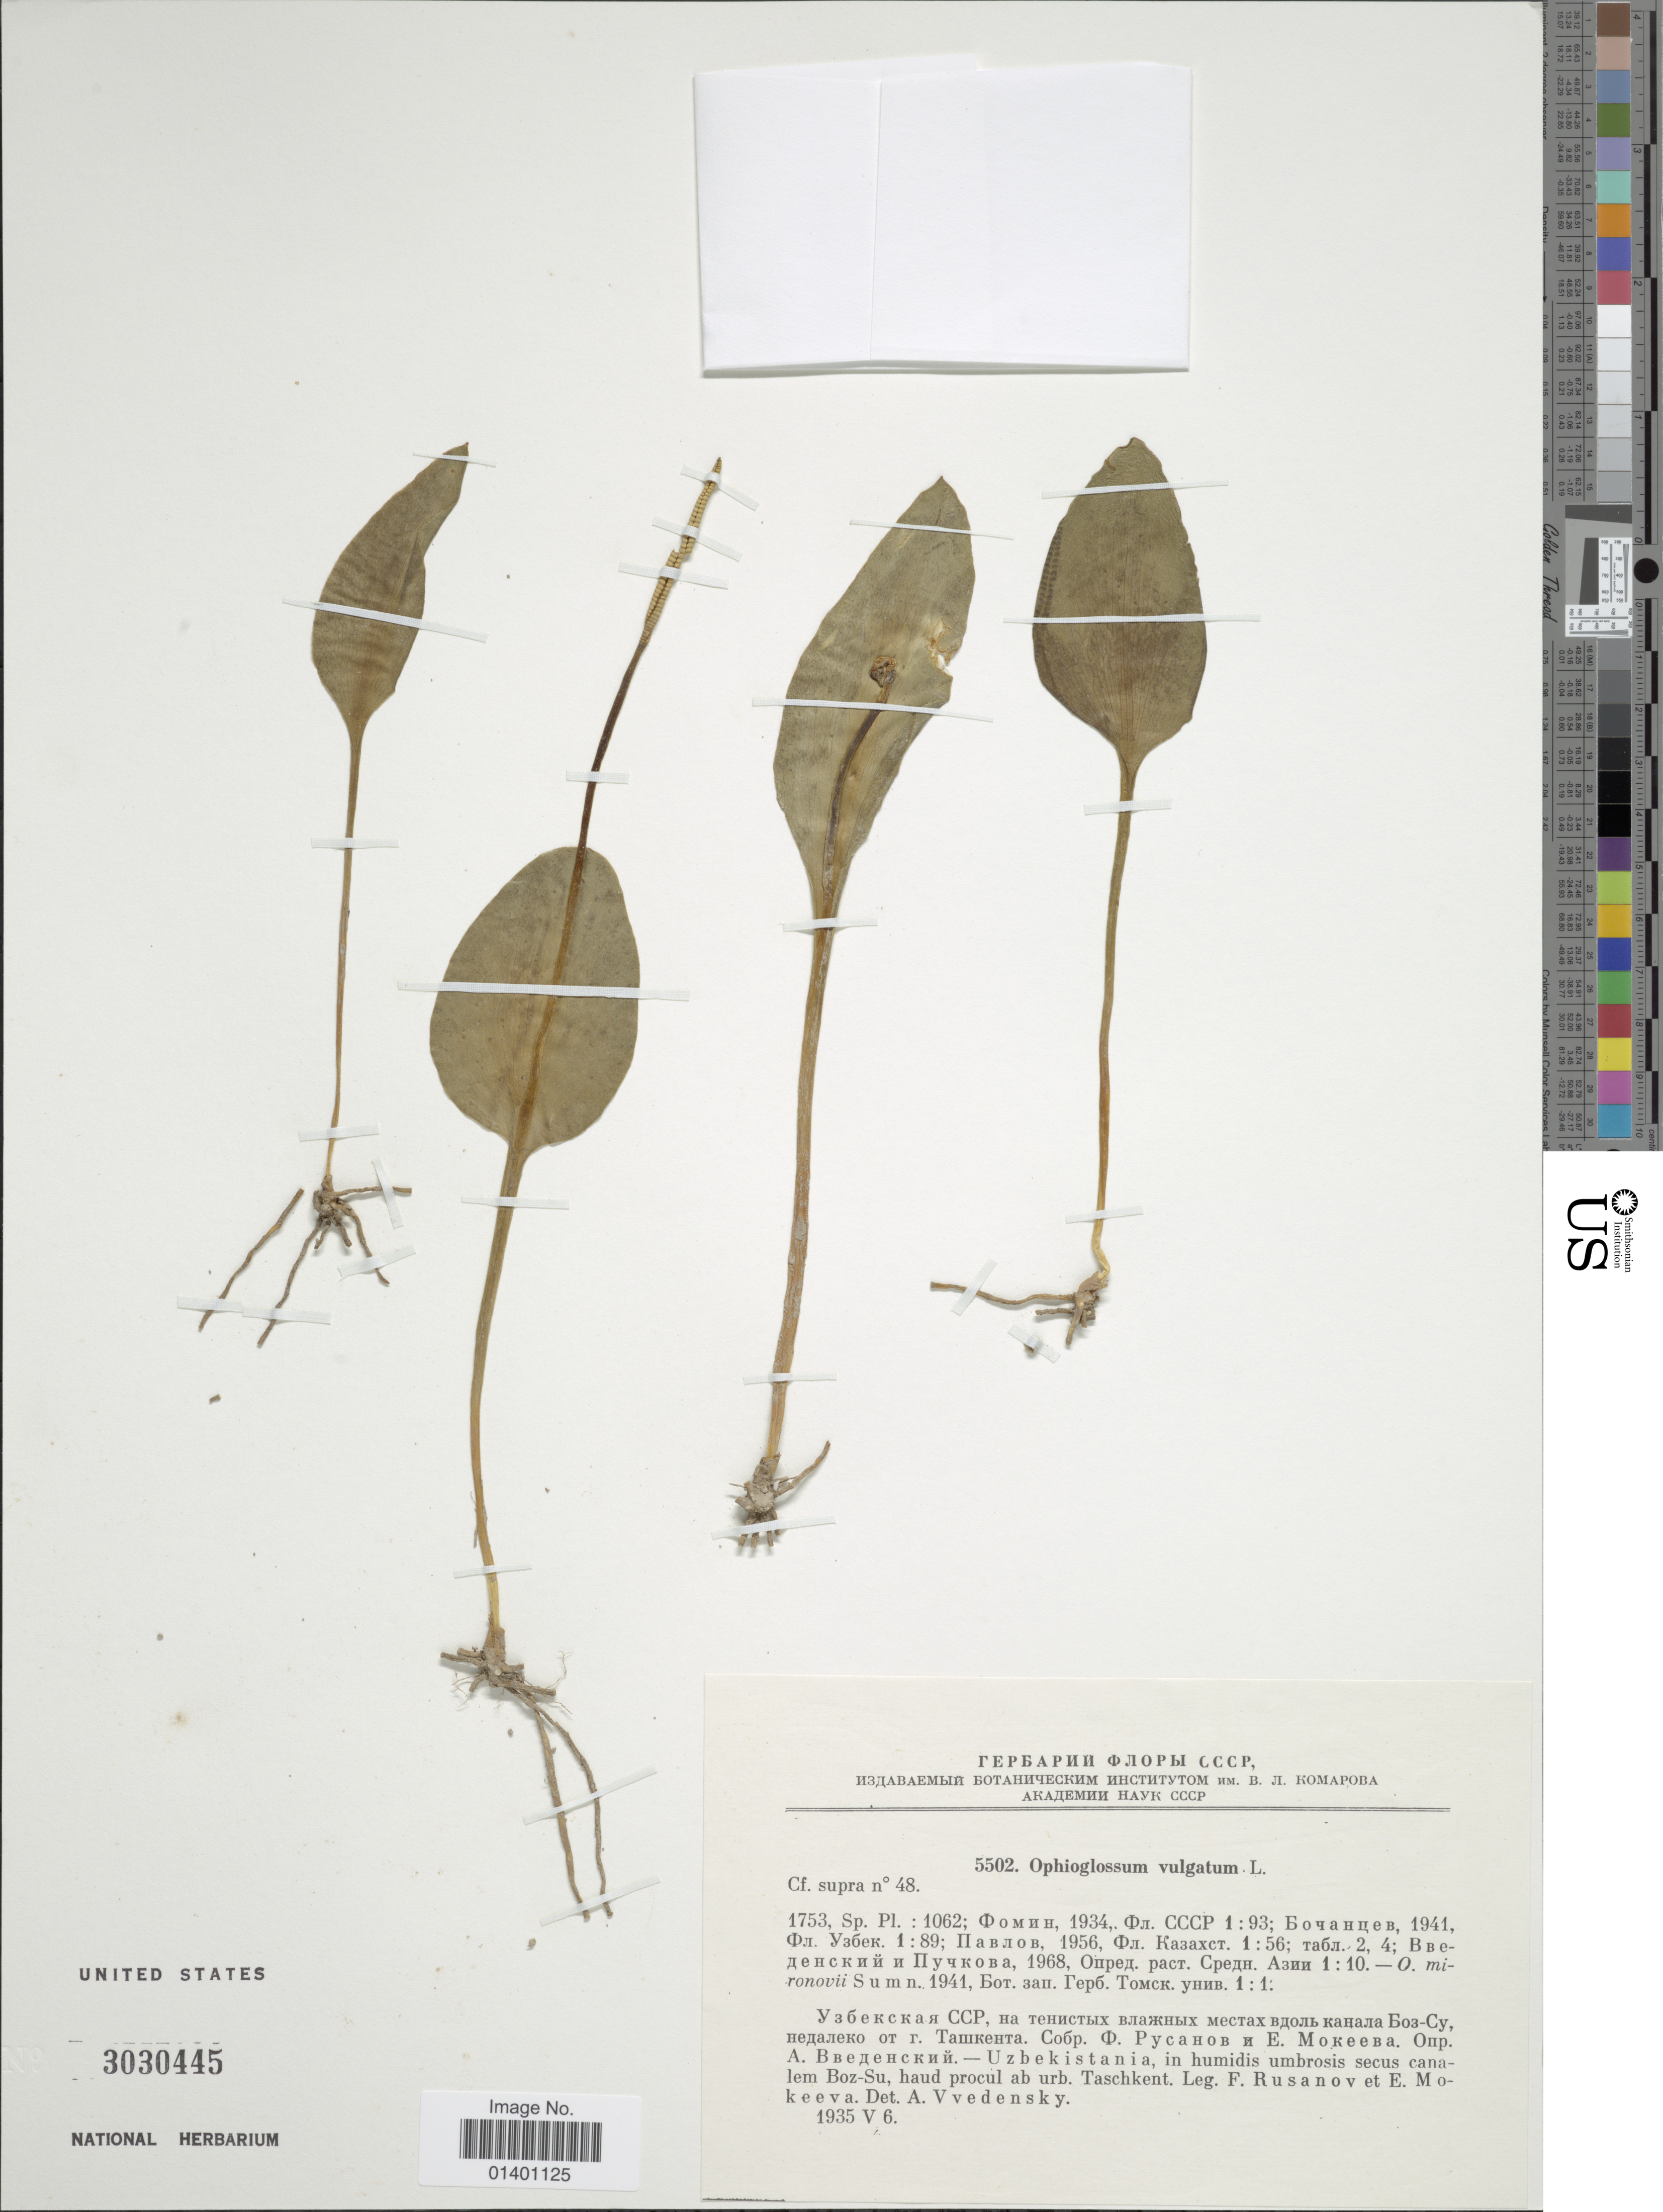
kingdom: Plantae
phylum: Tracheophyta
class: Polypodiopsida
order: Ophioglossales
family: Ophioglossaceae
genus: Ophioglossum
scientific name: Ophioglossum vulgatum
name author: L.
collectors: F. Rusanov & E. Mokeeva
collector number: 48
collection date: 1935-05-06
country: Uzbekistan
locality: In humidis umbrosis secus canalem Boz-Su, haud procul ab urb. Taschkent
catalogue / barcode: US 3030445